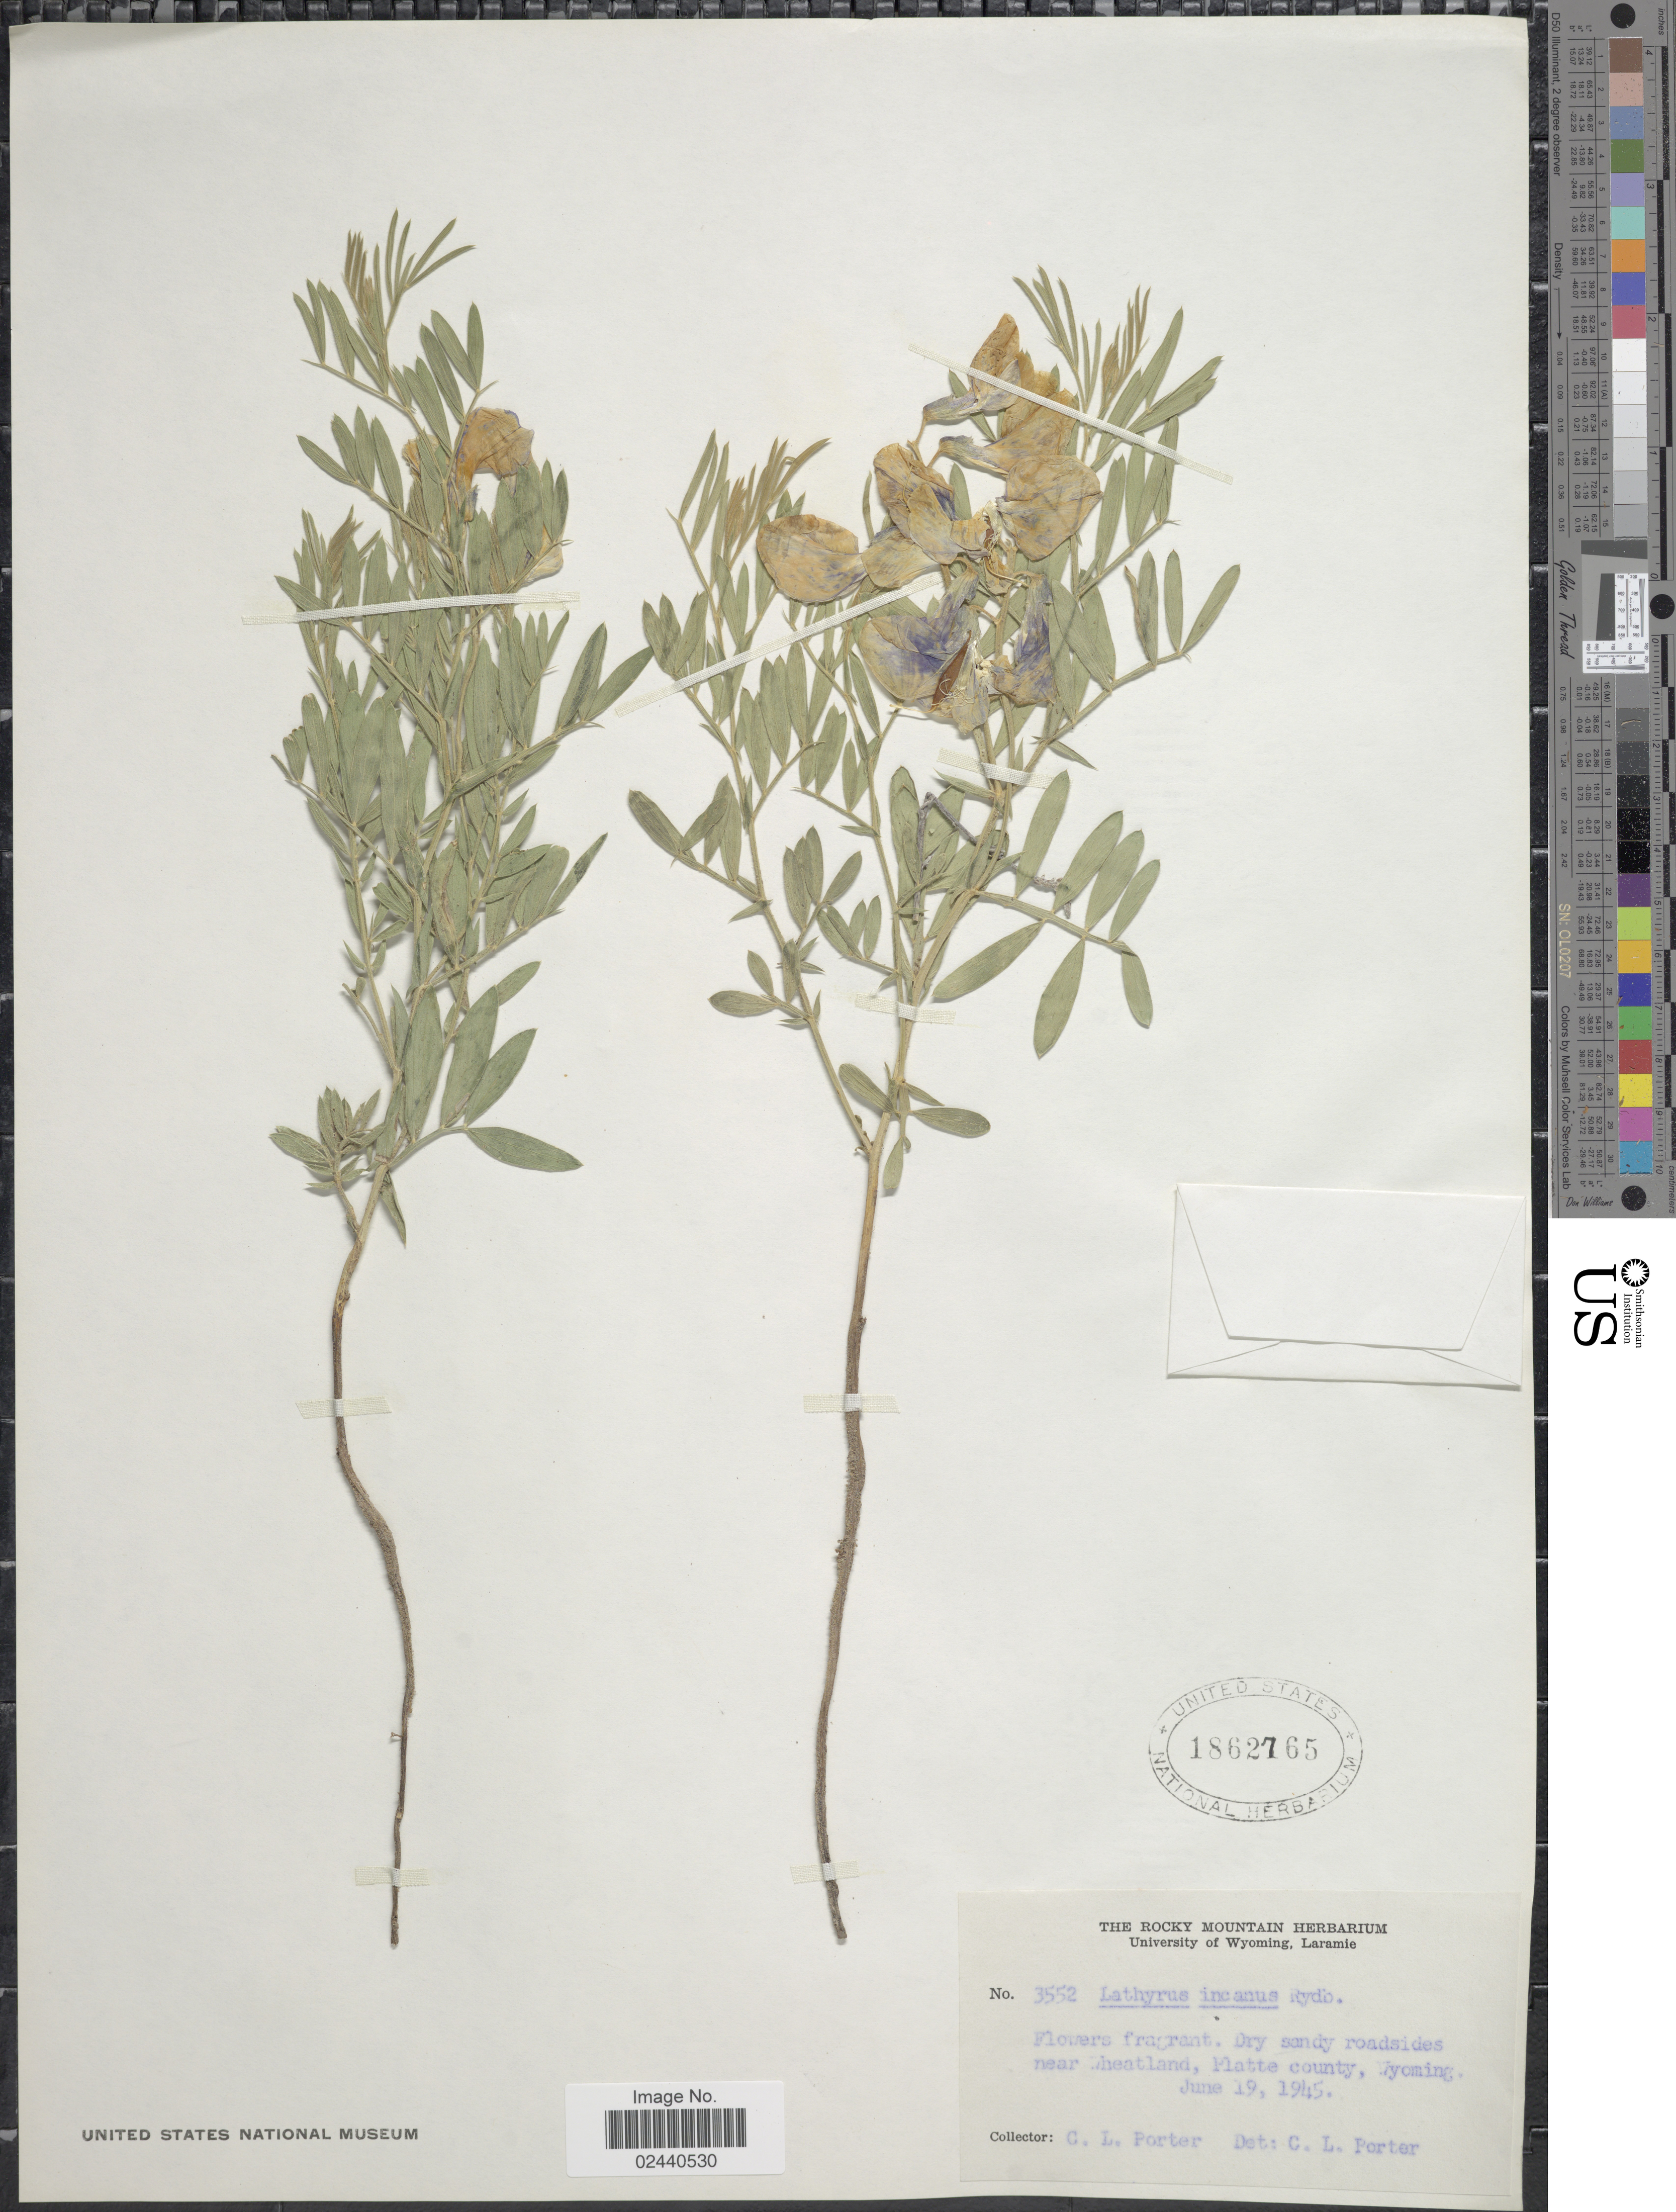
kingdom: Plantae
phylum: Tracheophyta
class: Magnoliopsida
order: Fabales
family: Fabaceae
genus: Lathyrus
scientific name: Lathyrus incanus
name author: (J.G. Sm. & Rydb.) Rydb.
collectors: C. L. Porter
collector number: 3552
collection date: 1945-06-19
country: United States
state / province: Wyoming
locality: Dry sandy roadsides near Wheatland, Matte county, Wyoming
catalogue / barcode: US 1862765